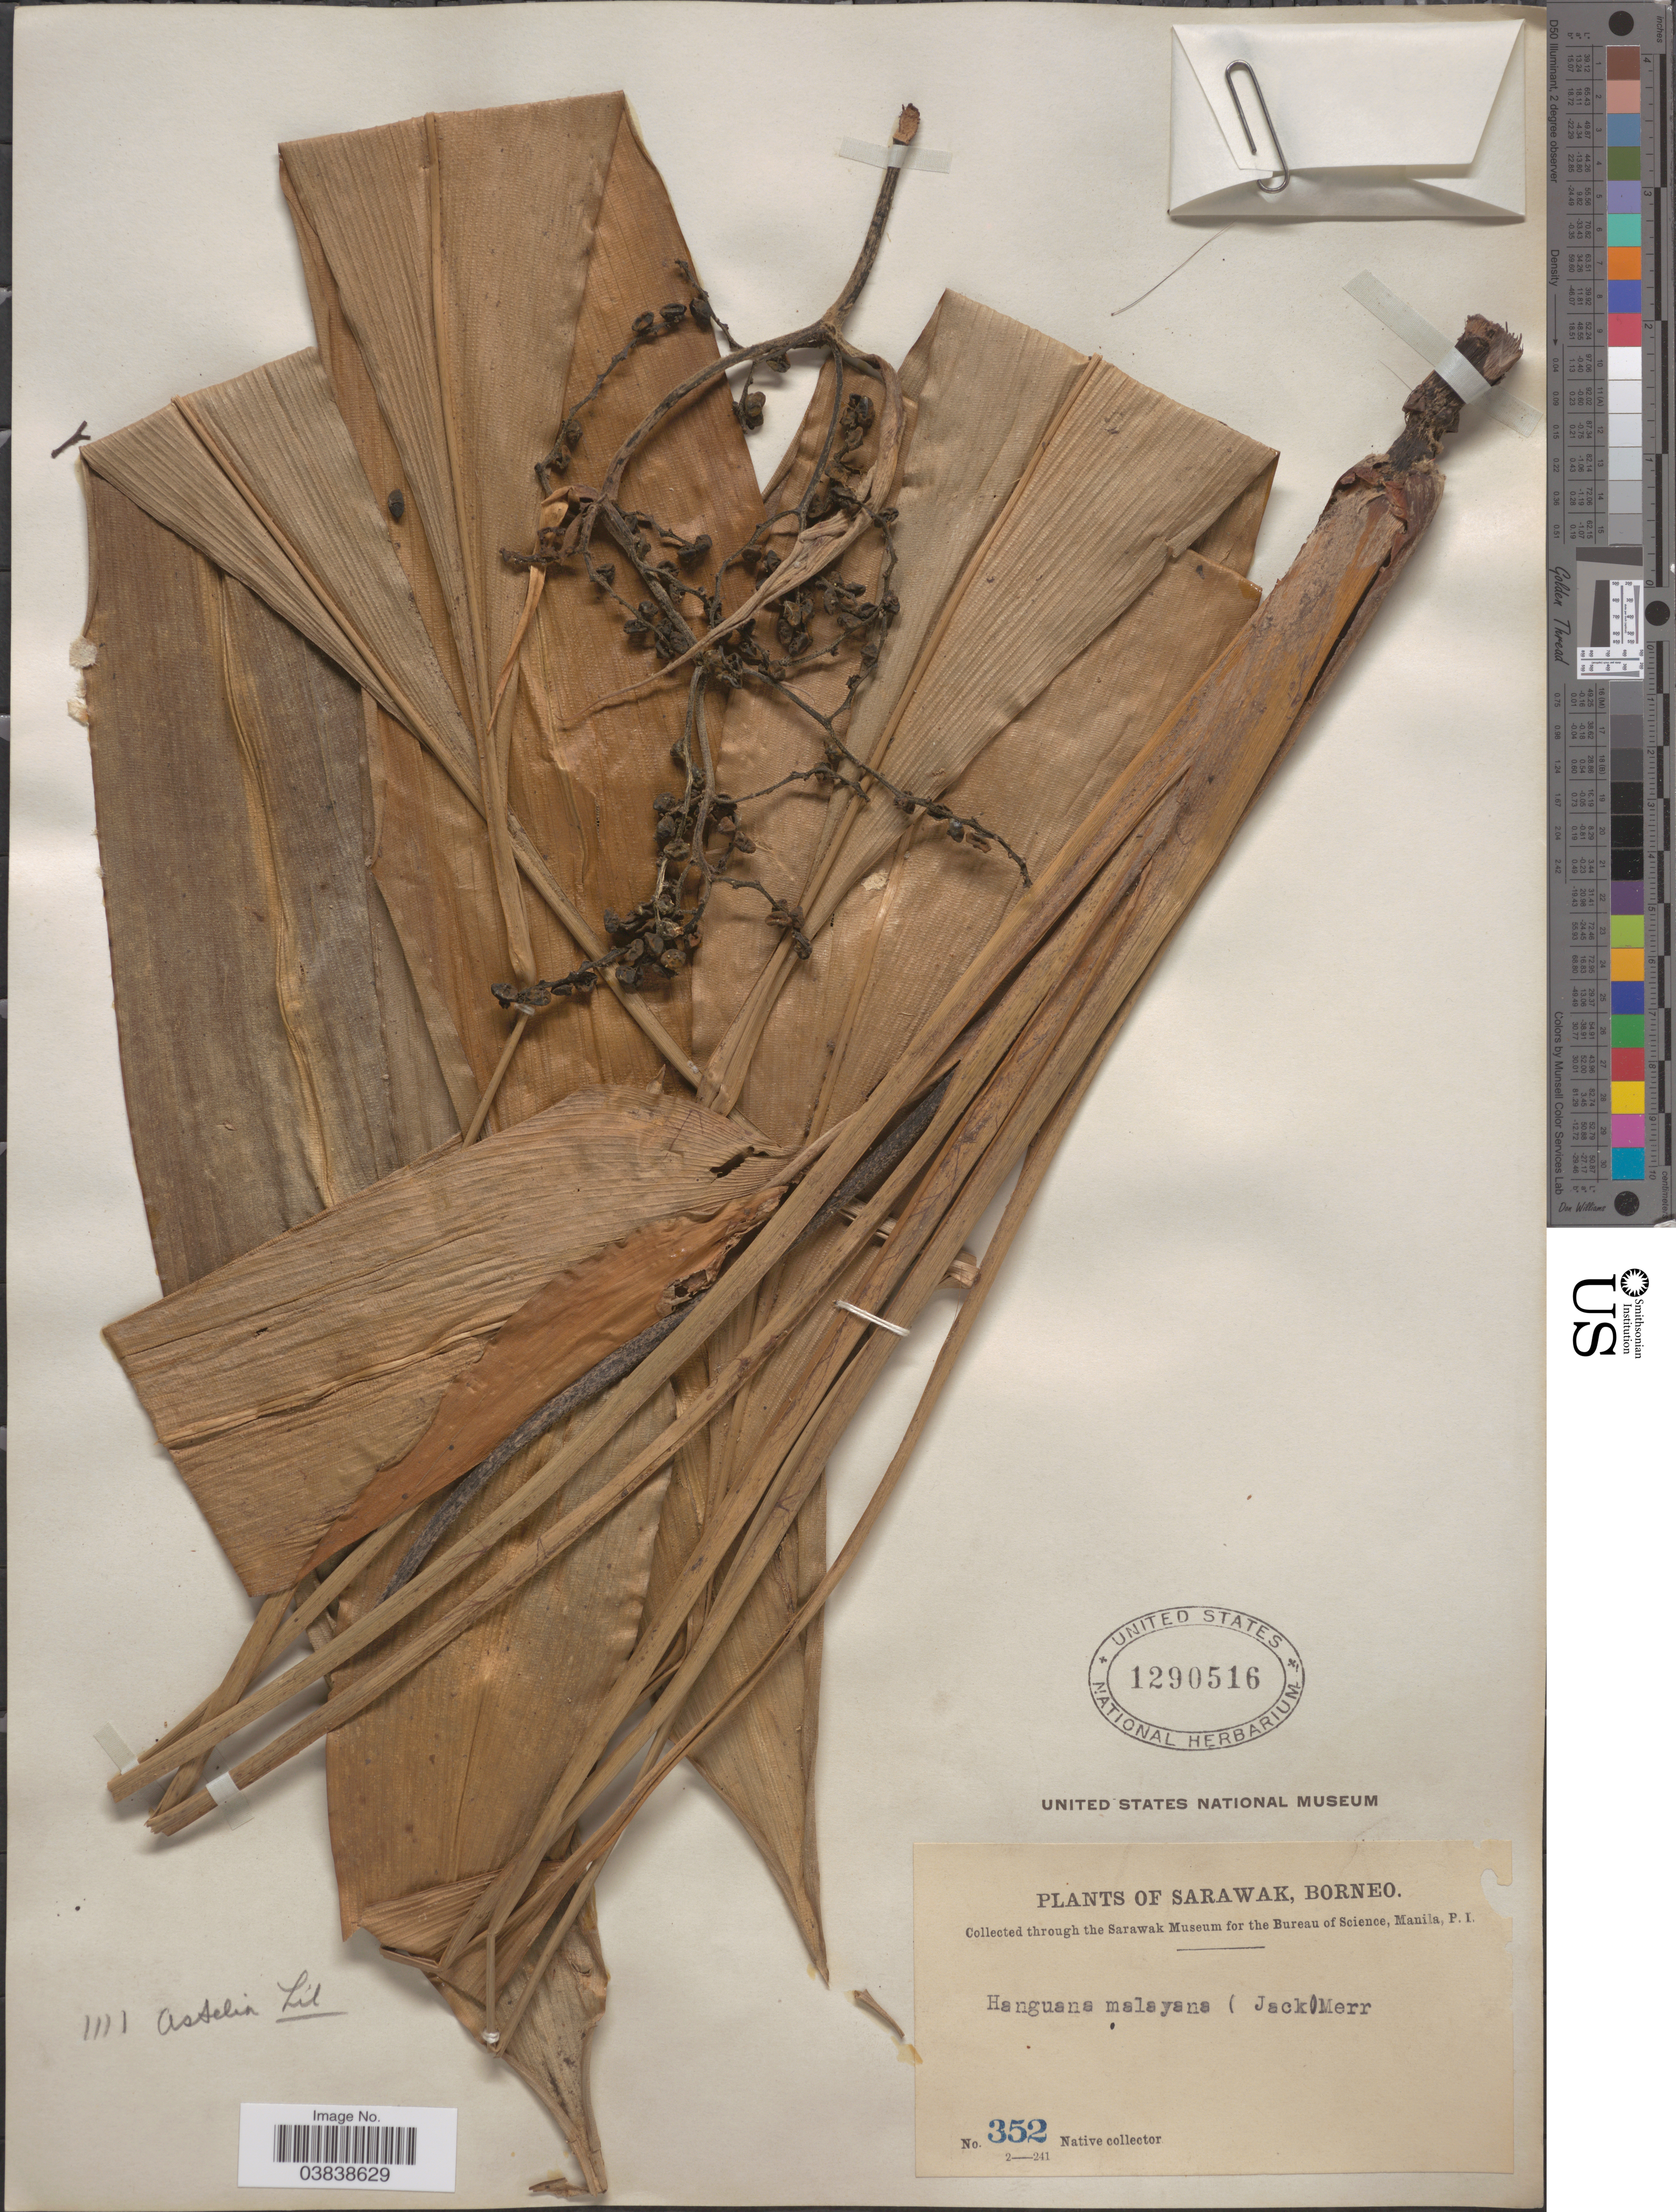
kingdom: Plantae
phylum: Tracheophyta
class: Liliopsida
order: Commelinales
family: Hanguanaceae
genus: Hanguana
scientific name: Hanguana malayana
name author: (Jack) Merr.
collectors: Native collector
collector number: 352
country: Malaysia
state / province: Sarawak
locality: Borneo.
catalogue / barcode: US 1290516